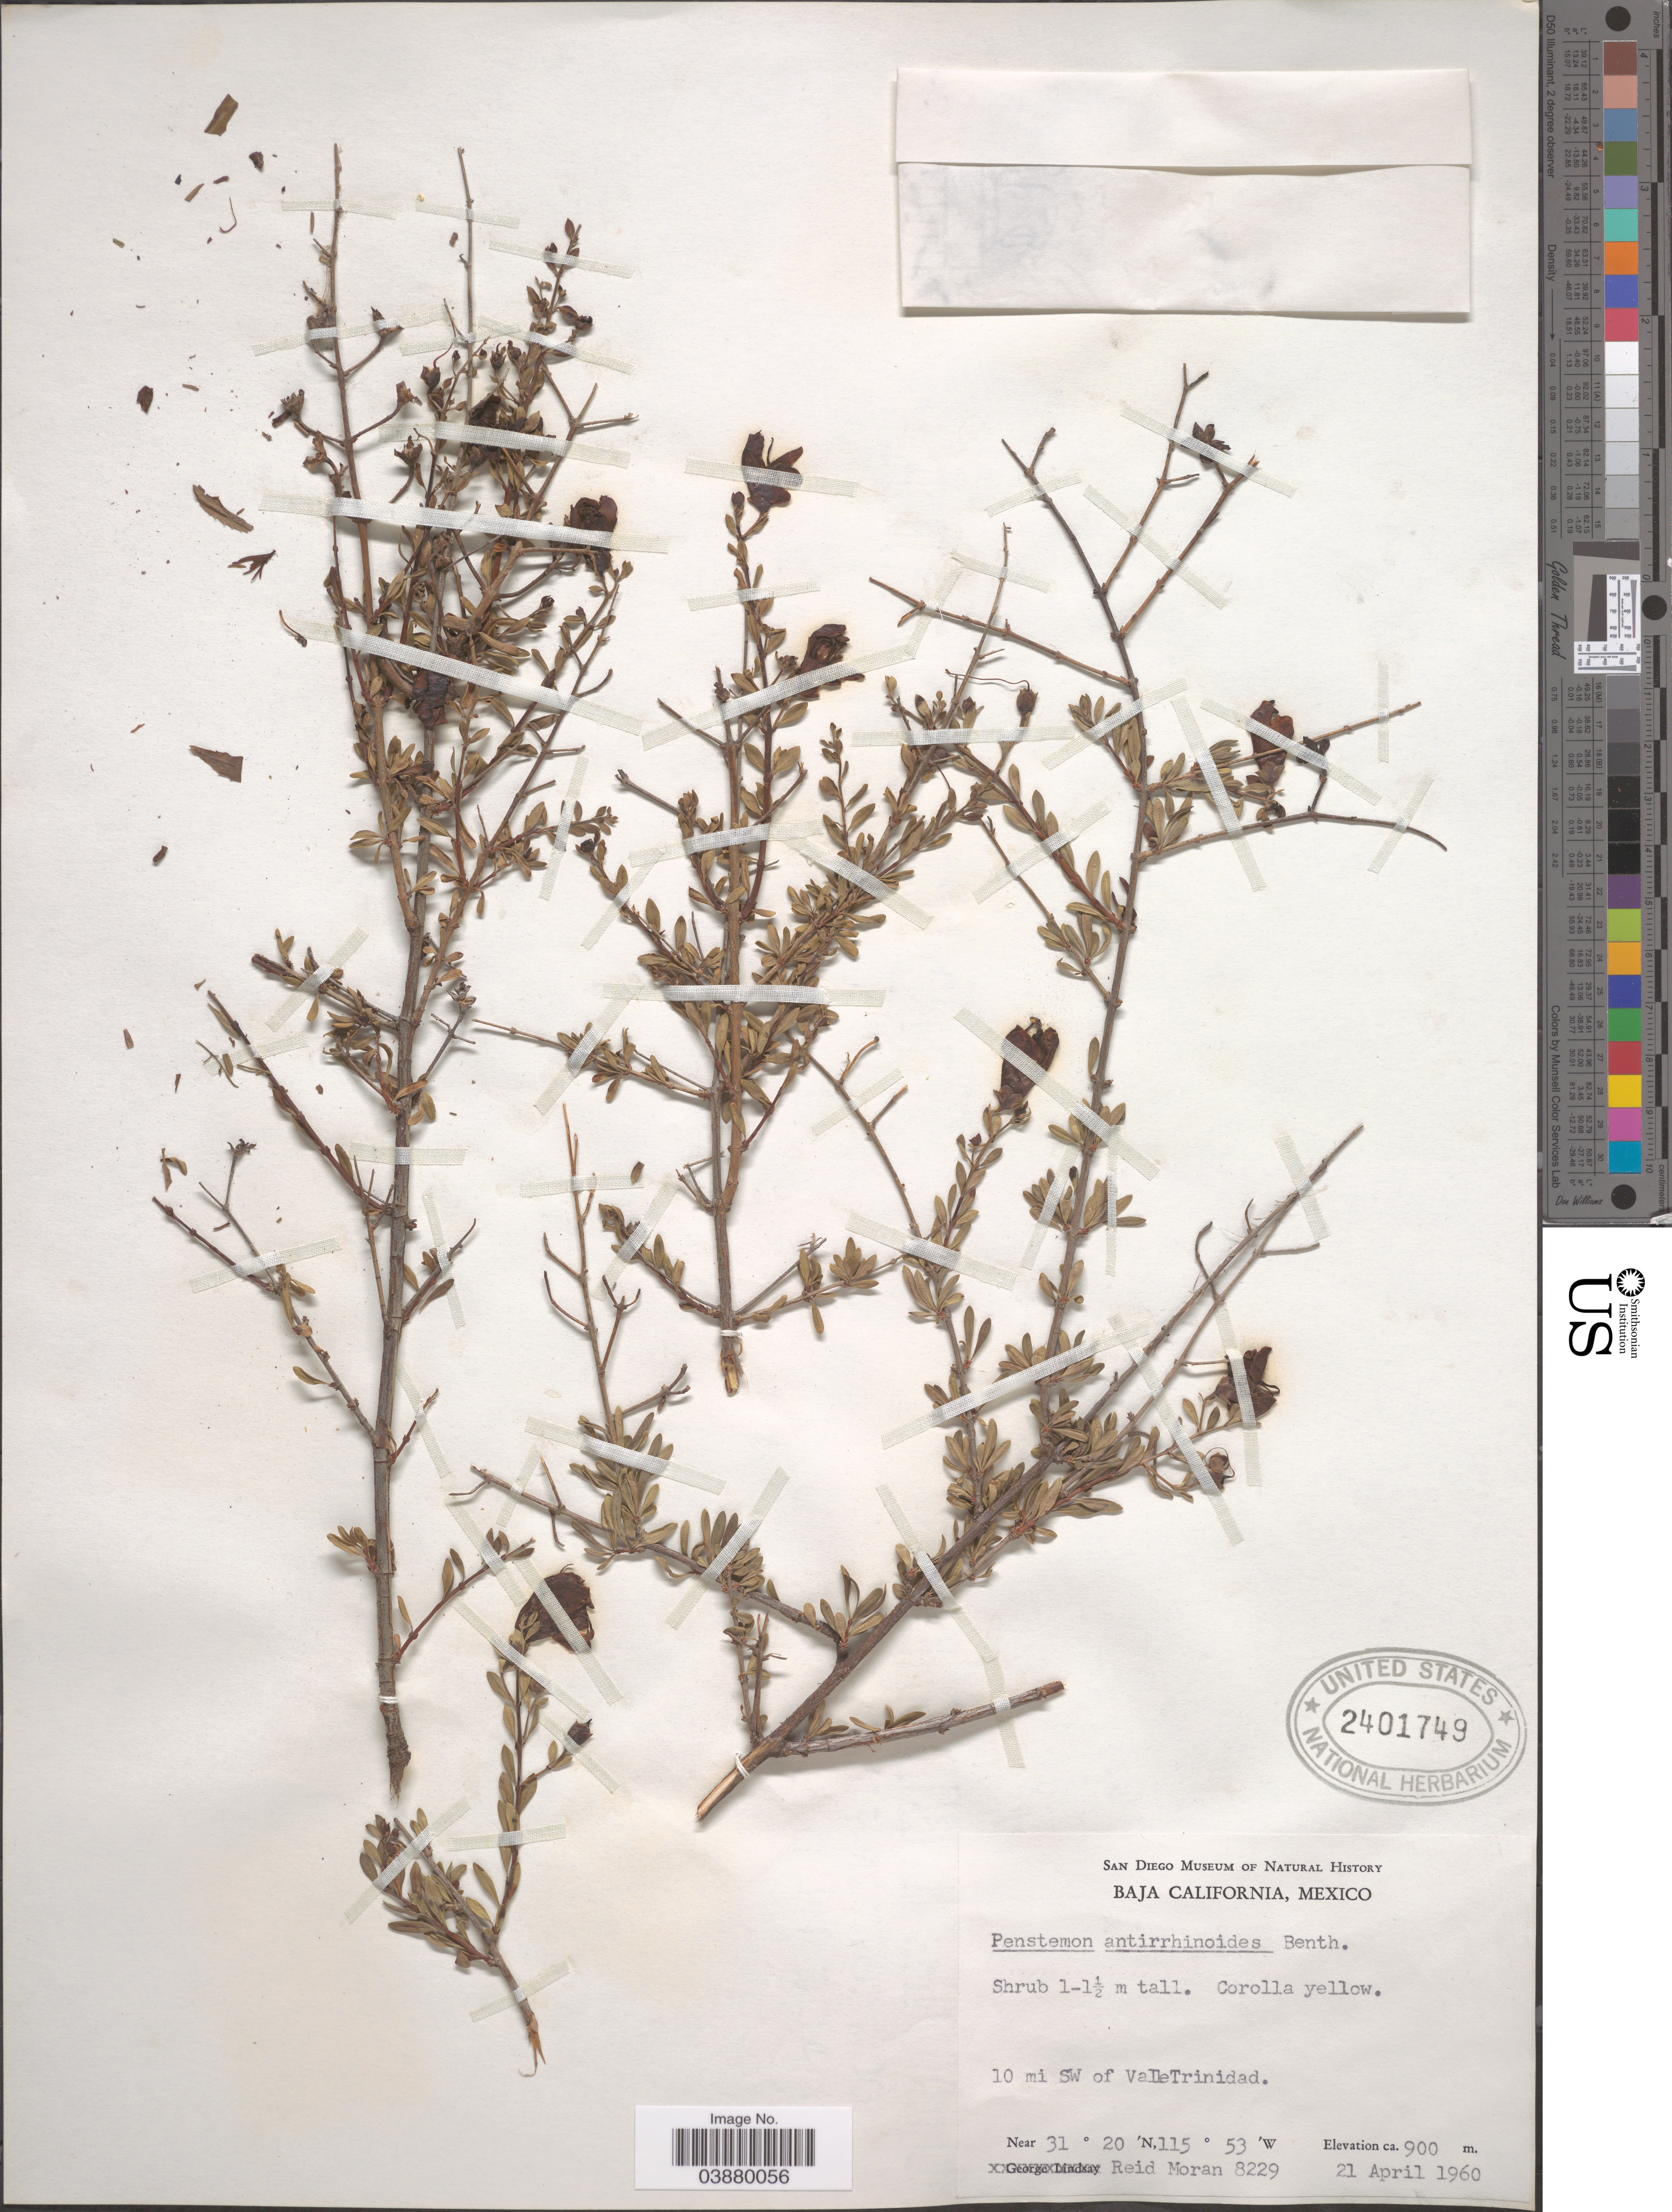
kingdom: Plantae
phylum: Tracheophyta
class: Magnoliopsida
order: Lamiales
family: Plantaginaceae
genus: Penstemon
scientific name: Penstemon sp.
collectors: R. V. Moran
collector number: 8229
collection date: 1960-04-21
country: Mexico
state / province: Baja California Norte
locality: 10 mi SW of Valle Trinidad.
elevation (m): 900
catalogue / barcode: US 2401749